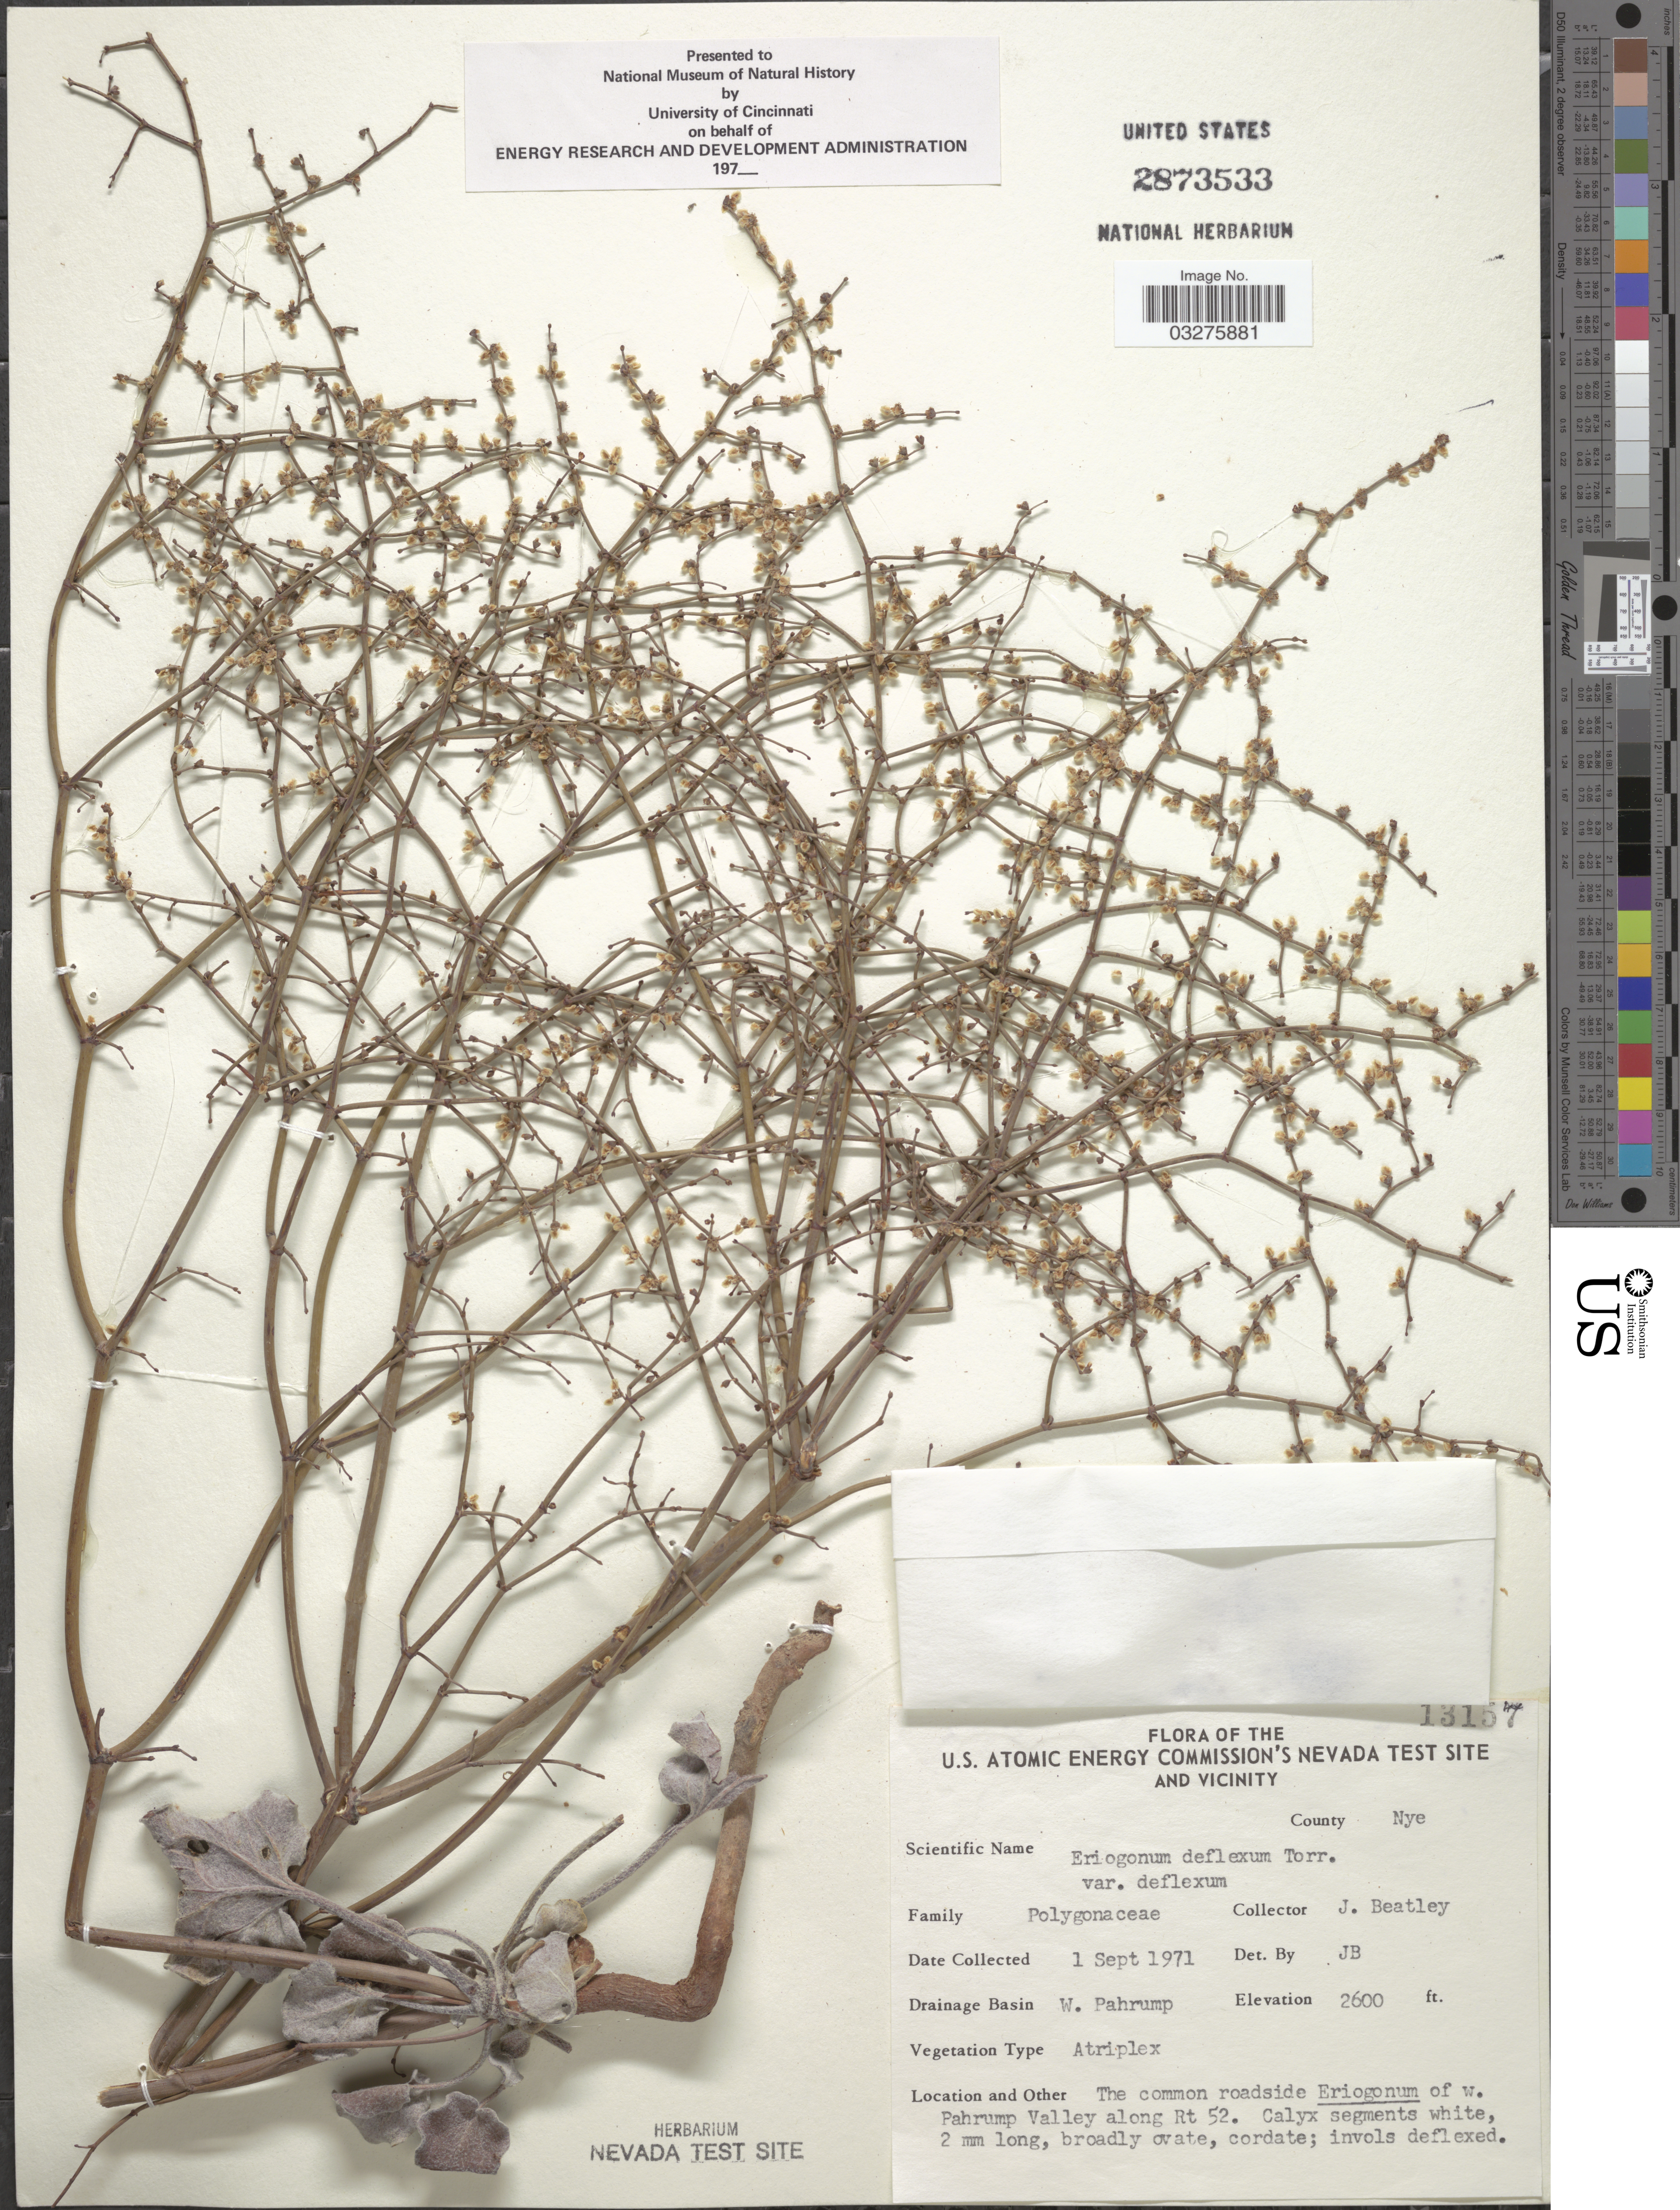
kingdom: Plantae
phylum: Tracheophyta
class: Magnoliopsida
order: Caryophyllales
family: Polygonaceae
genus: Eriogonum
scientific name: Eriogonum deflexum var. deflexum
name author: Torr. in Ives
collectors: J. C. Beatley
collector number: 13157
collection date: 1971-09-01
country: United States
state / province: Nevada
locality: U.S. Atomic Energy Commission's Nevada test site and vicinity. County Nye. Drainage Basin W. Pahrump. Roadside of w. Pahrump Valley along Rt 52.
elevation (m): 792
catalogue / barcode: US 2873533